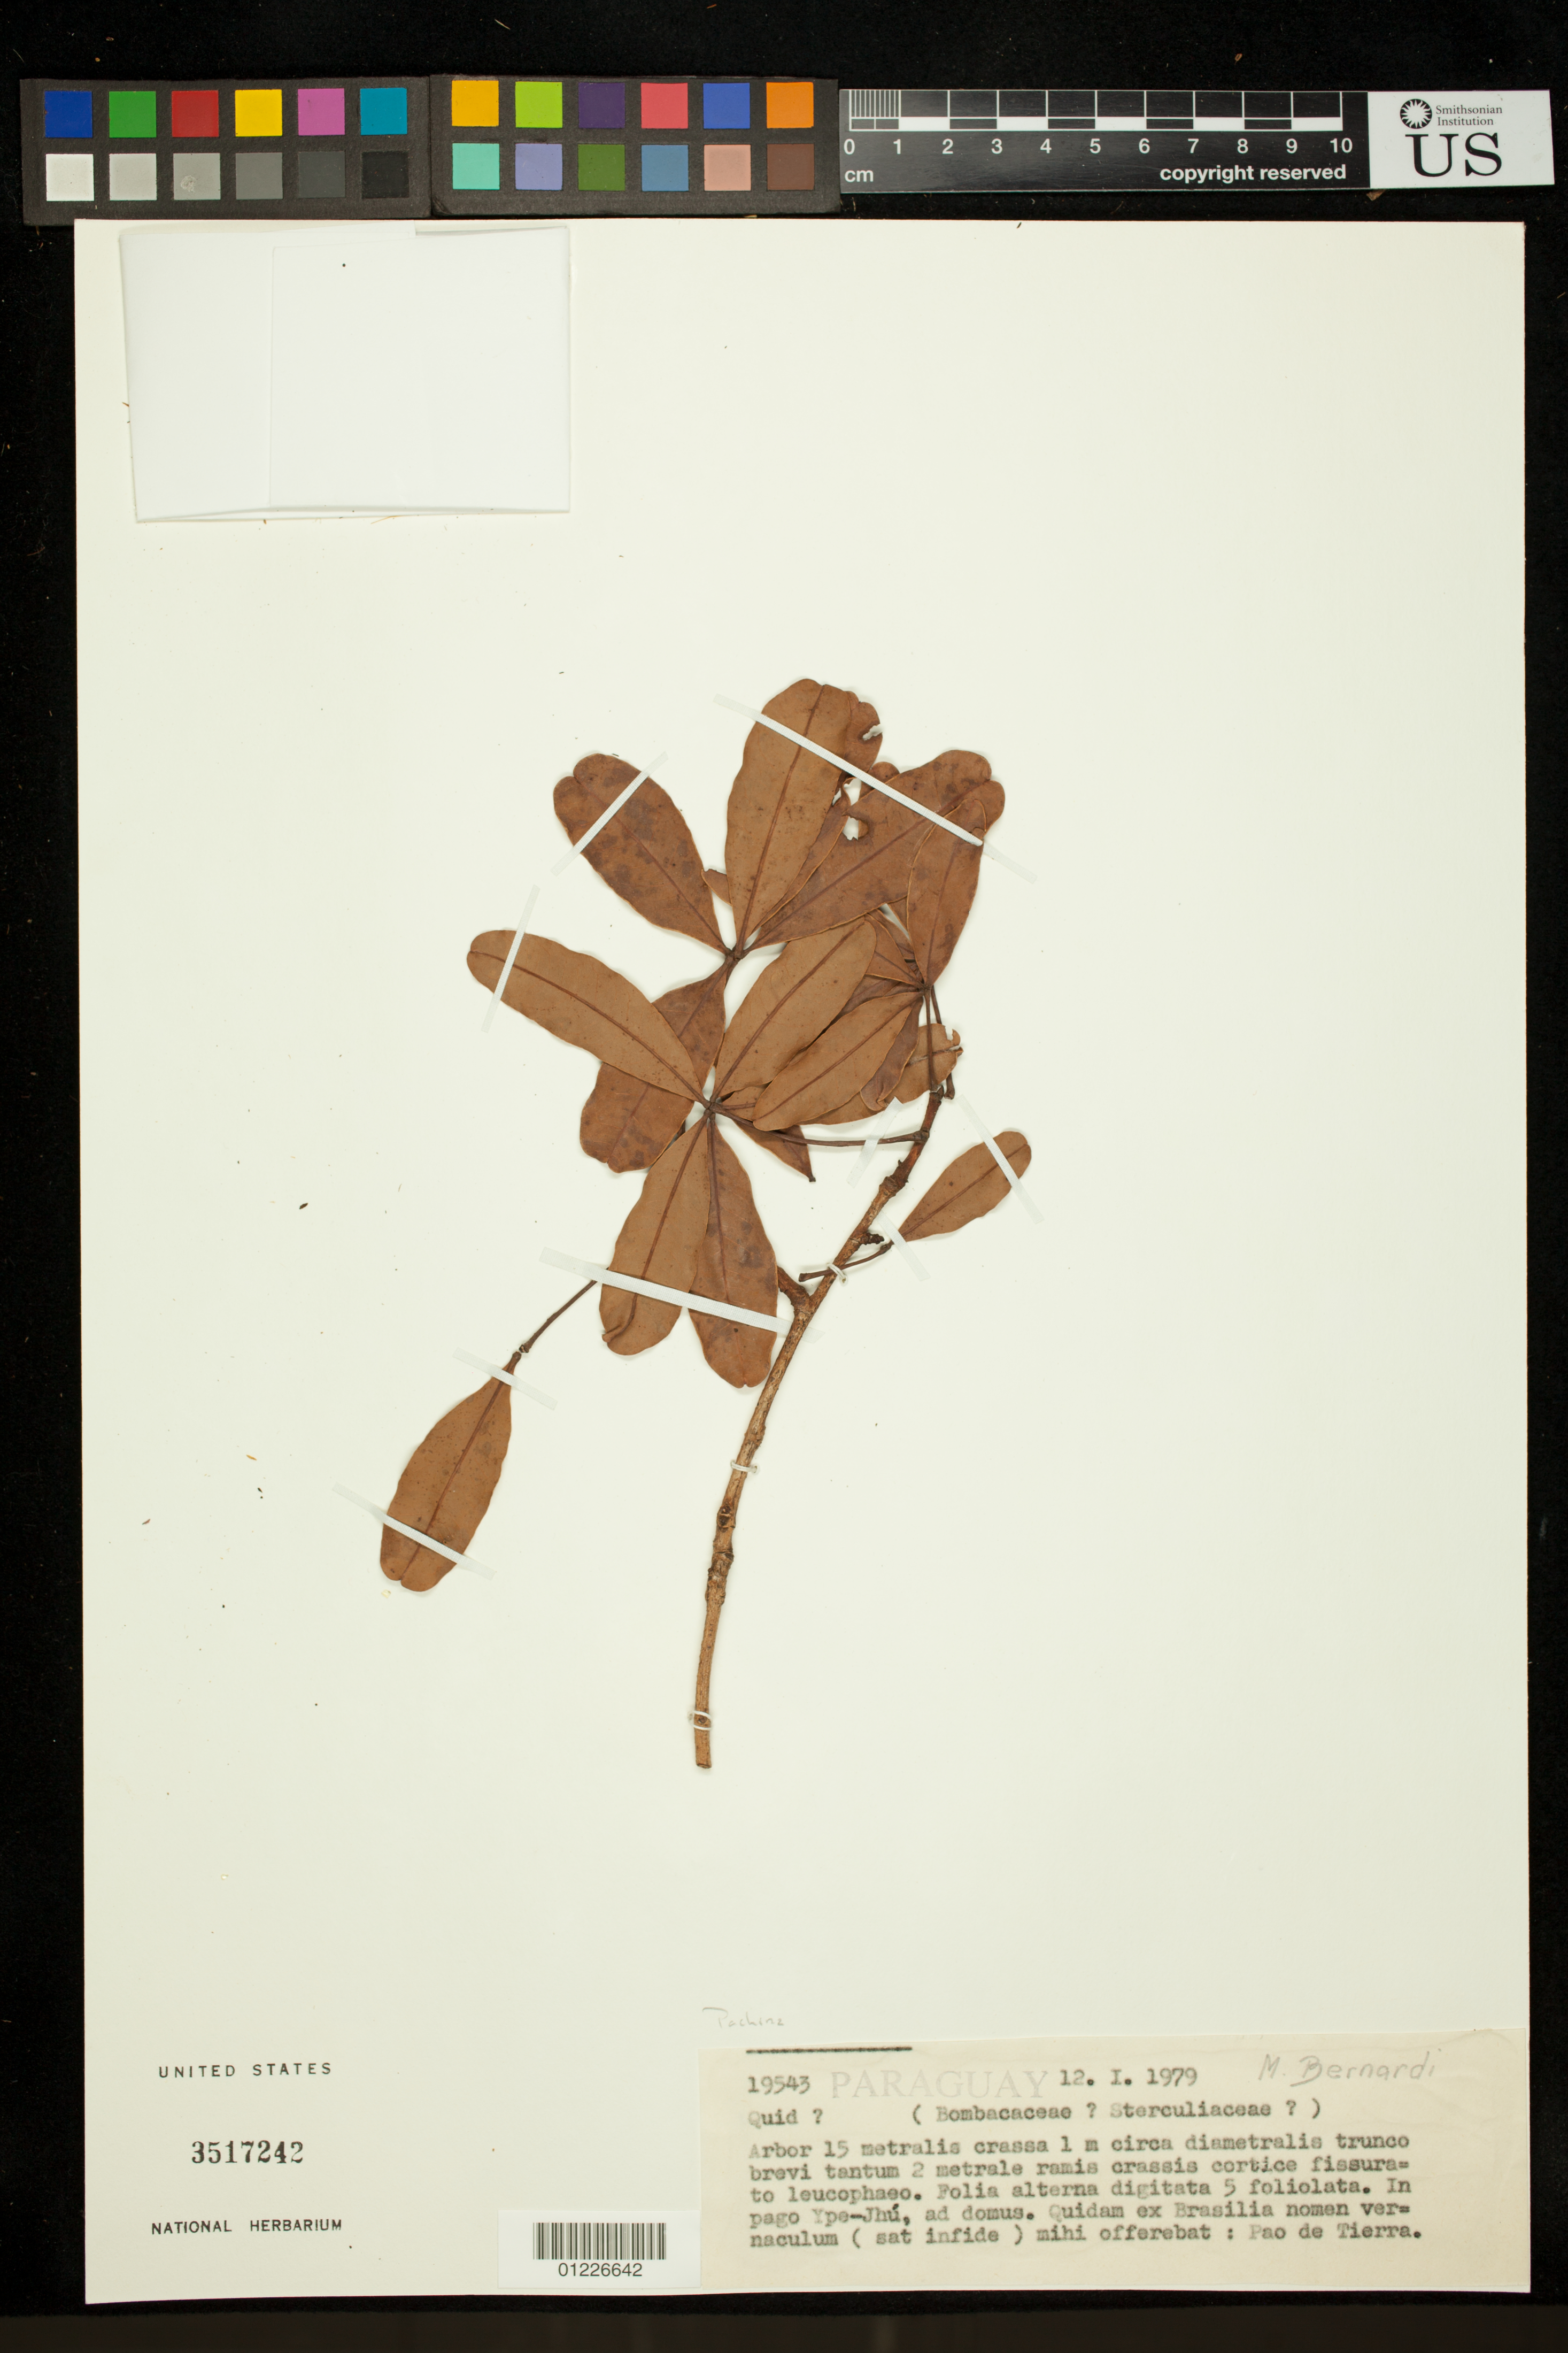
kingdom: Plantae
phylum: Tracheophyta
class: Magnoliopsida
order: Malvales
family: Malvaceae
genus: Pachira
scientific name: Pachira sp.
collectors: M. Bernardi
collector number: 19543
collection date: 1979-01-12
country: Paraguay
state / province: Central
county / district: Ypacarai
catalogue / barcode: US 3517242